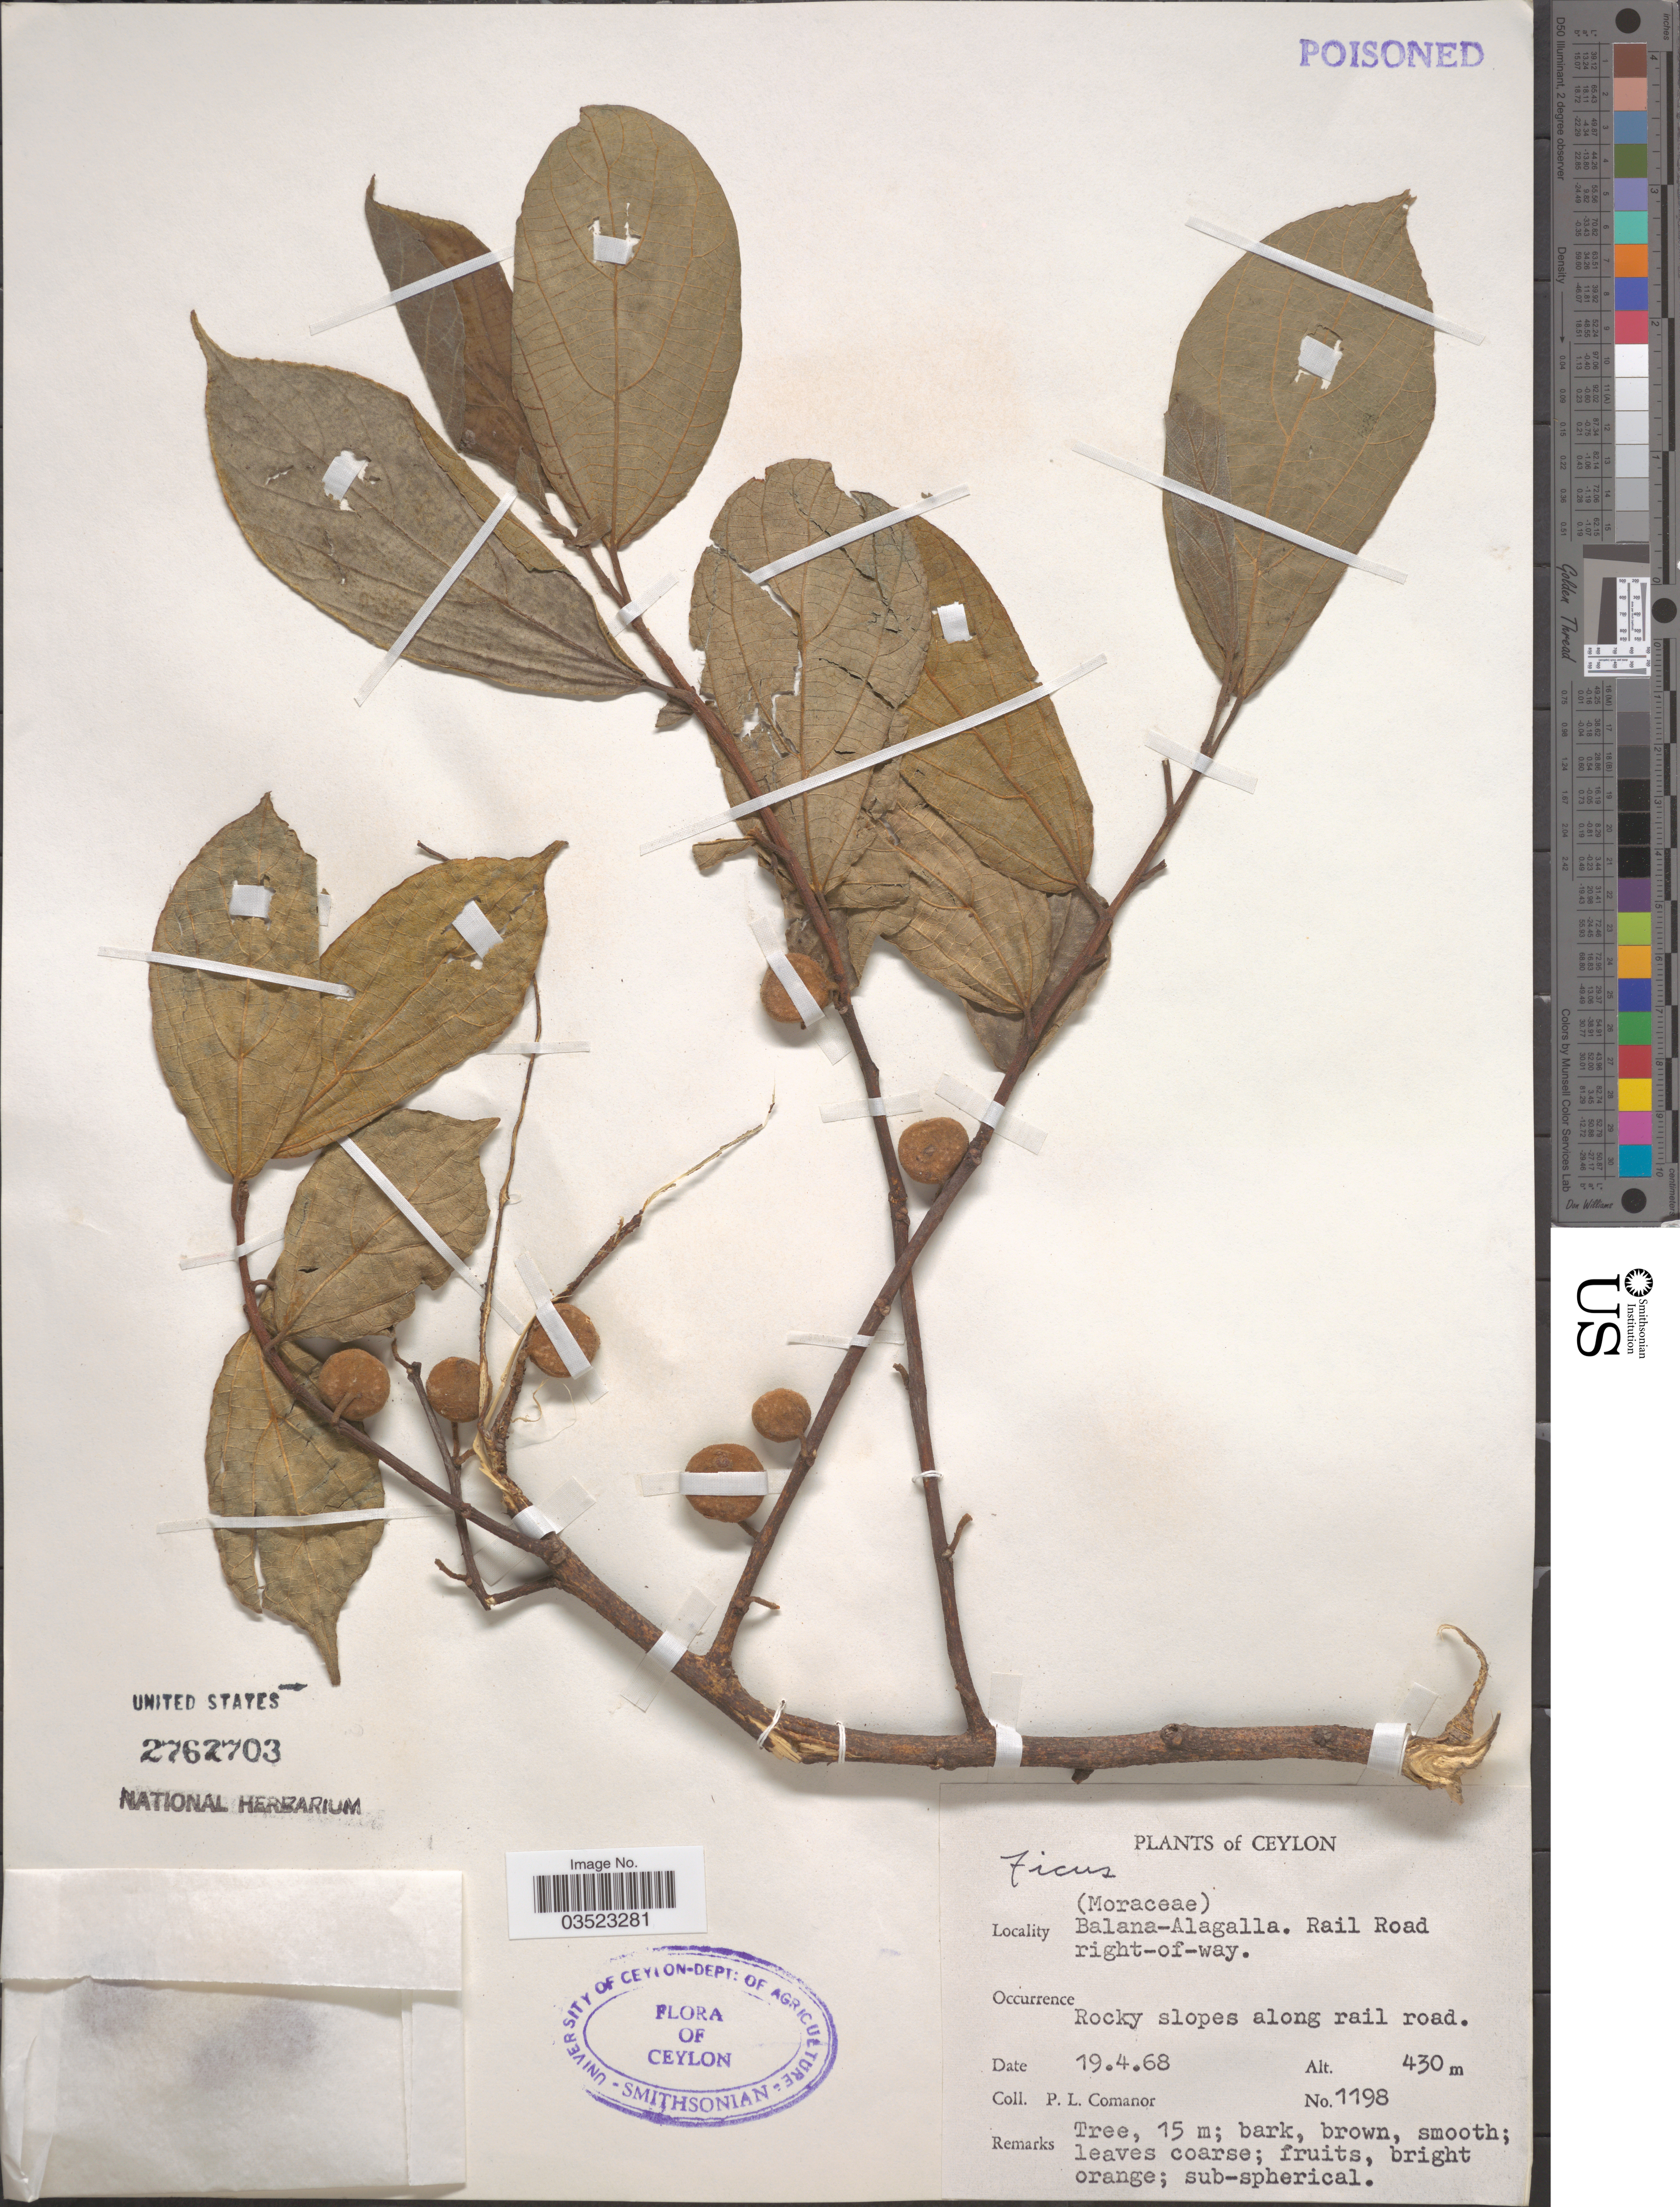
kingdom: Plantae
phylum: Tracheophyta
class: Magnoliopsida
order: Rosales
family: Moraceae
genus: Ficus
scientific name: Ficus sp.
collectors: P. Comanor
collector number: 1198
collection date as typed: Transcribed d/m/y: 19/4/68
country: Sri Lanka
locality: Ceylon. Balana-Alagalla. Rail Road right-of-way.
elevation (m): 430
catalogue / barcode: US 2762703